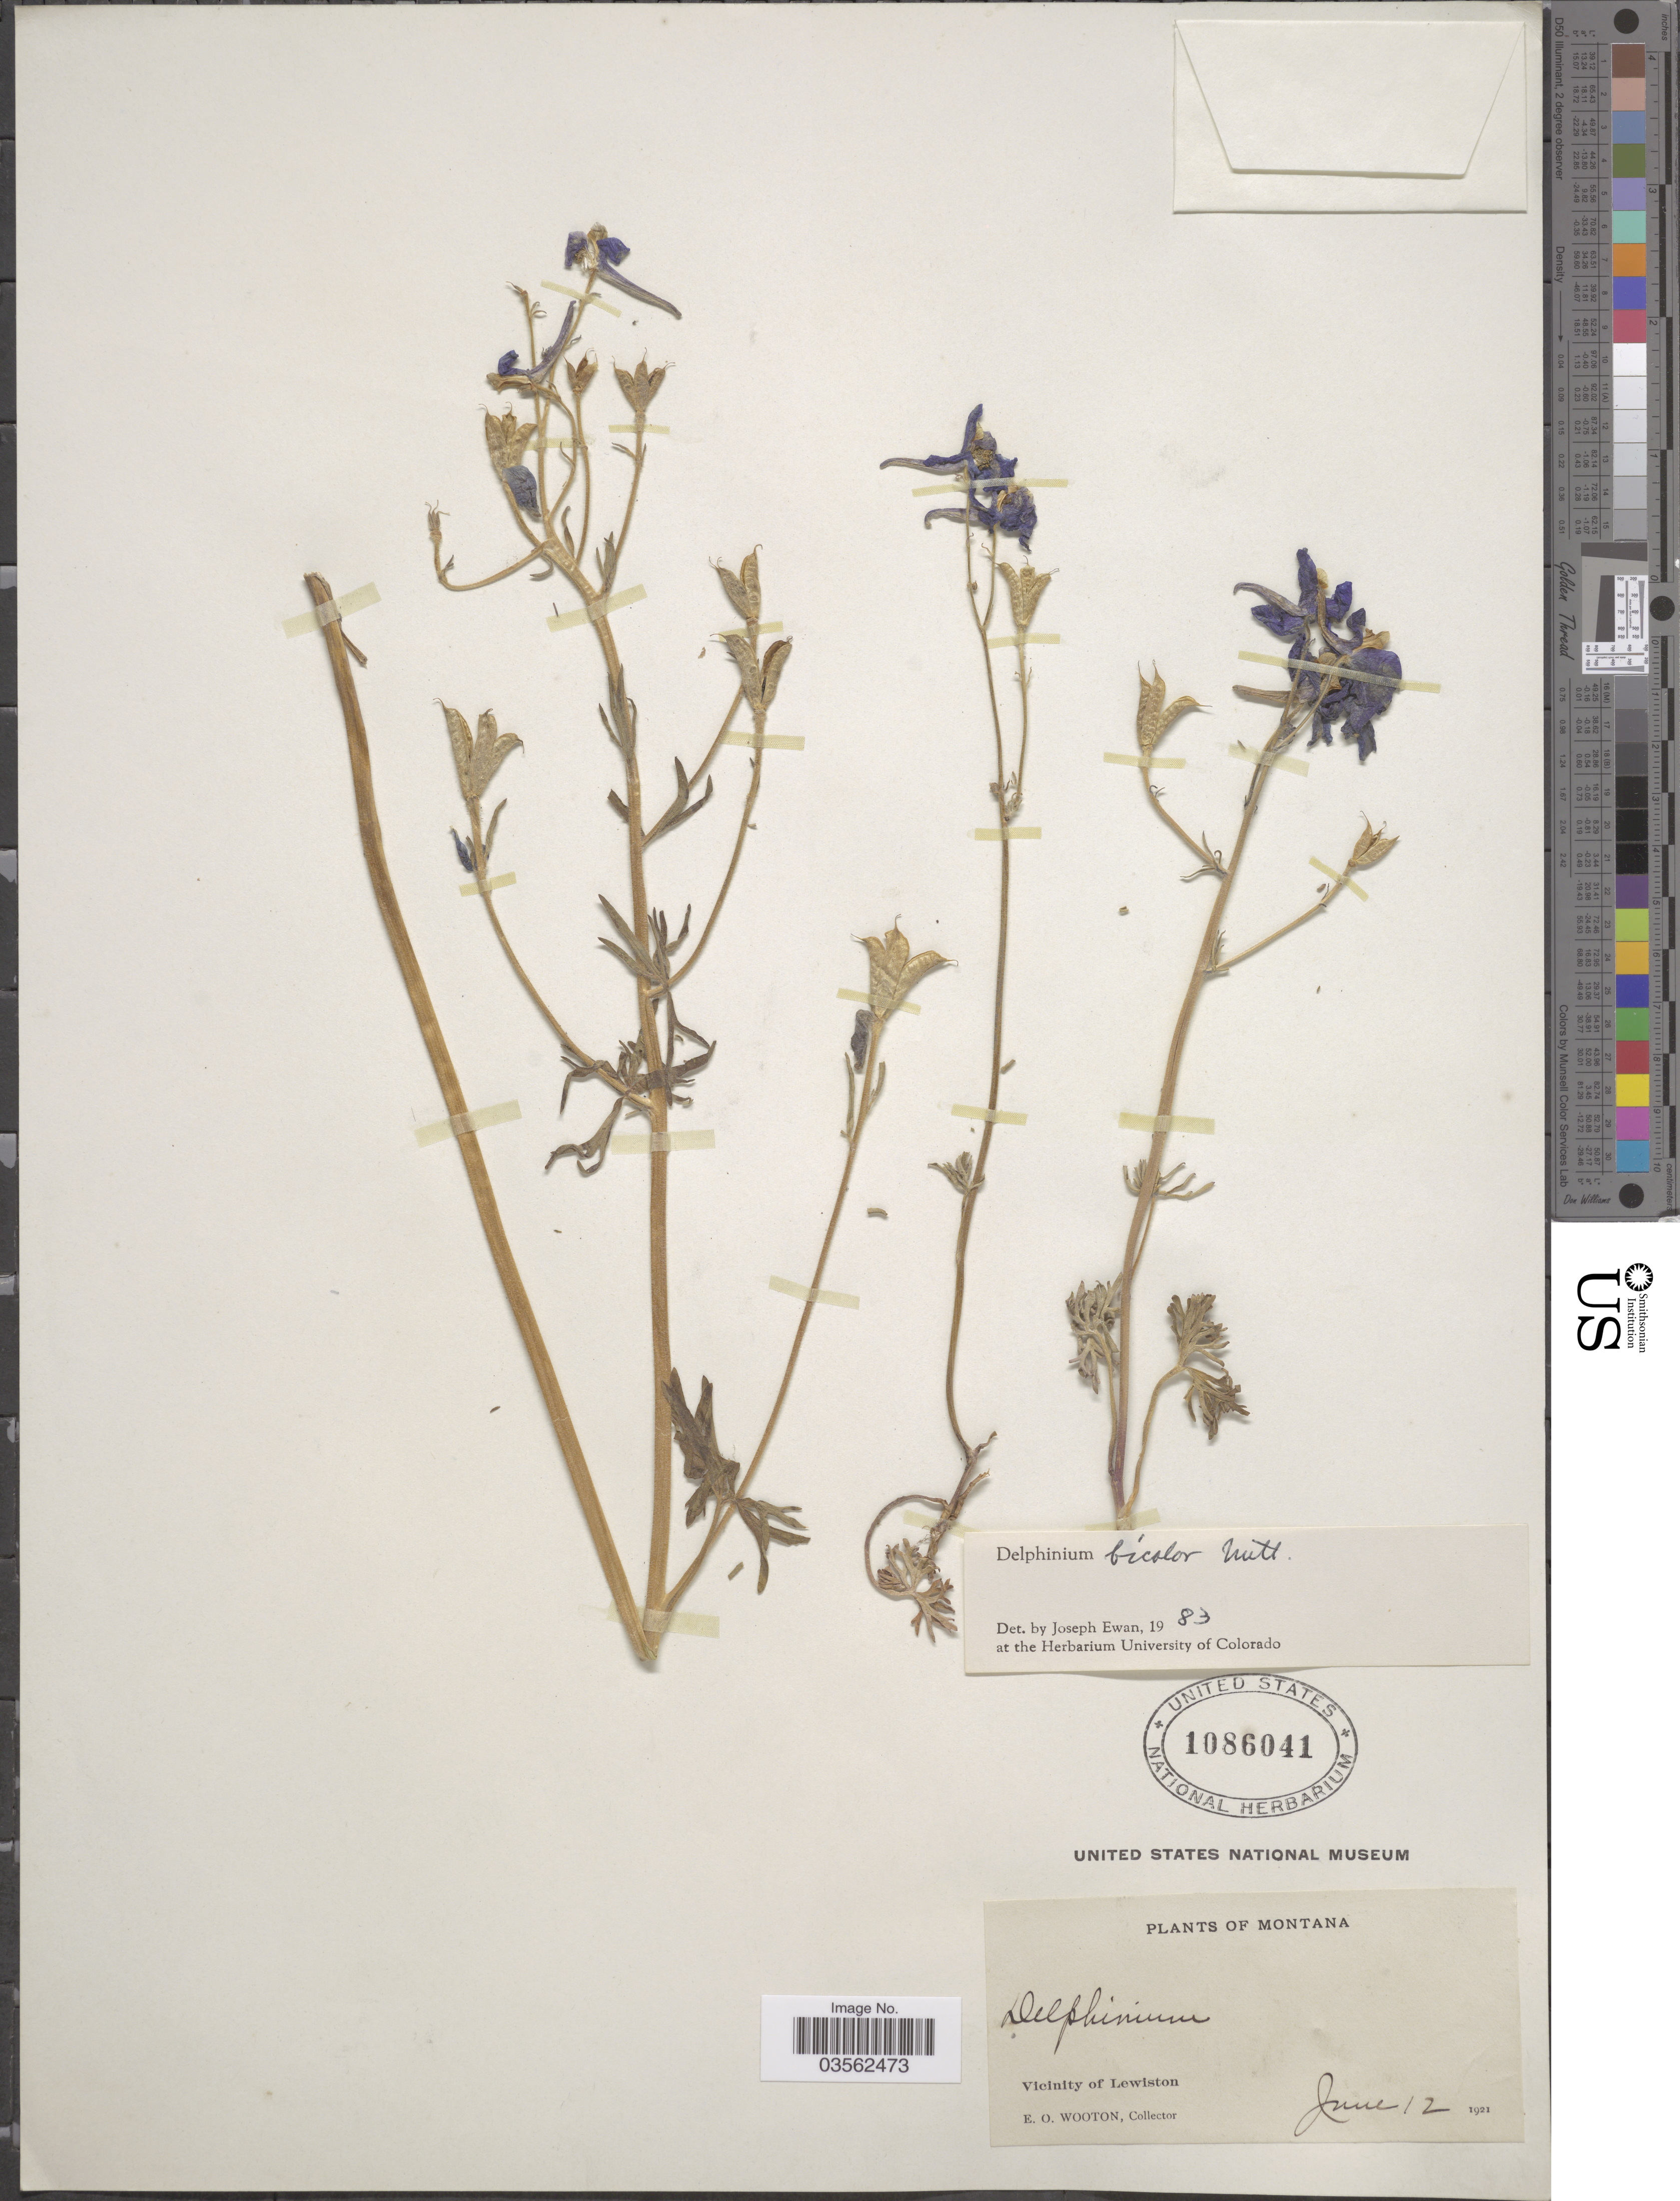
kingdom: Plantae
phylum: Tracheophyta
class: Magnoliopsida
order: Ranunculales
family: Ranunculaceae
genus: Delphinium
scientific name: Delphinium bicolor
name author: Nutt.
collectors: E. O. Wooton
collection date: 1921-06-12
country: United States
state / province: Montana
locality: Vicinity of Lewiston.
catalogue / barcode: US 1086041